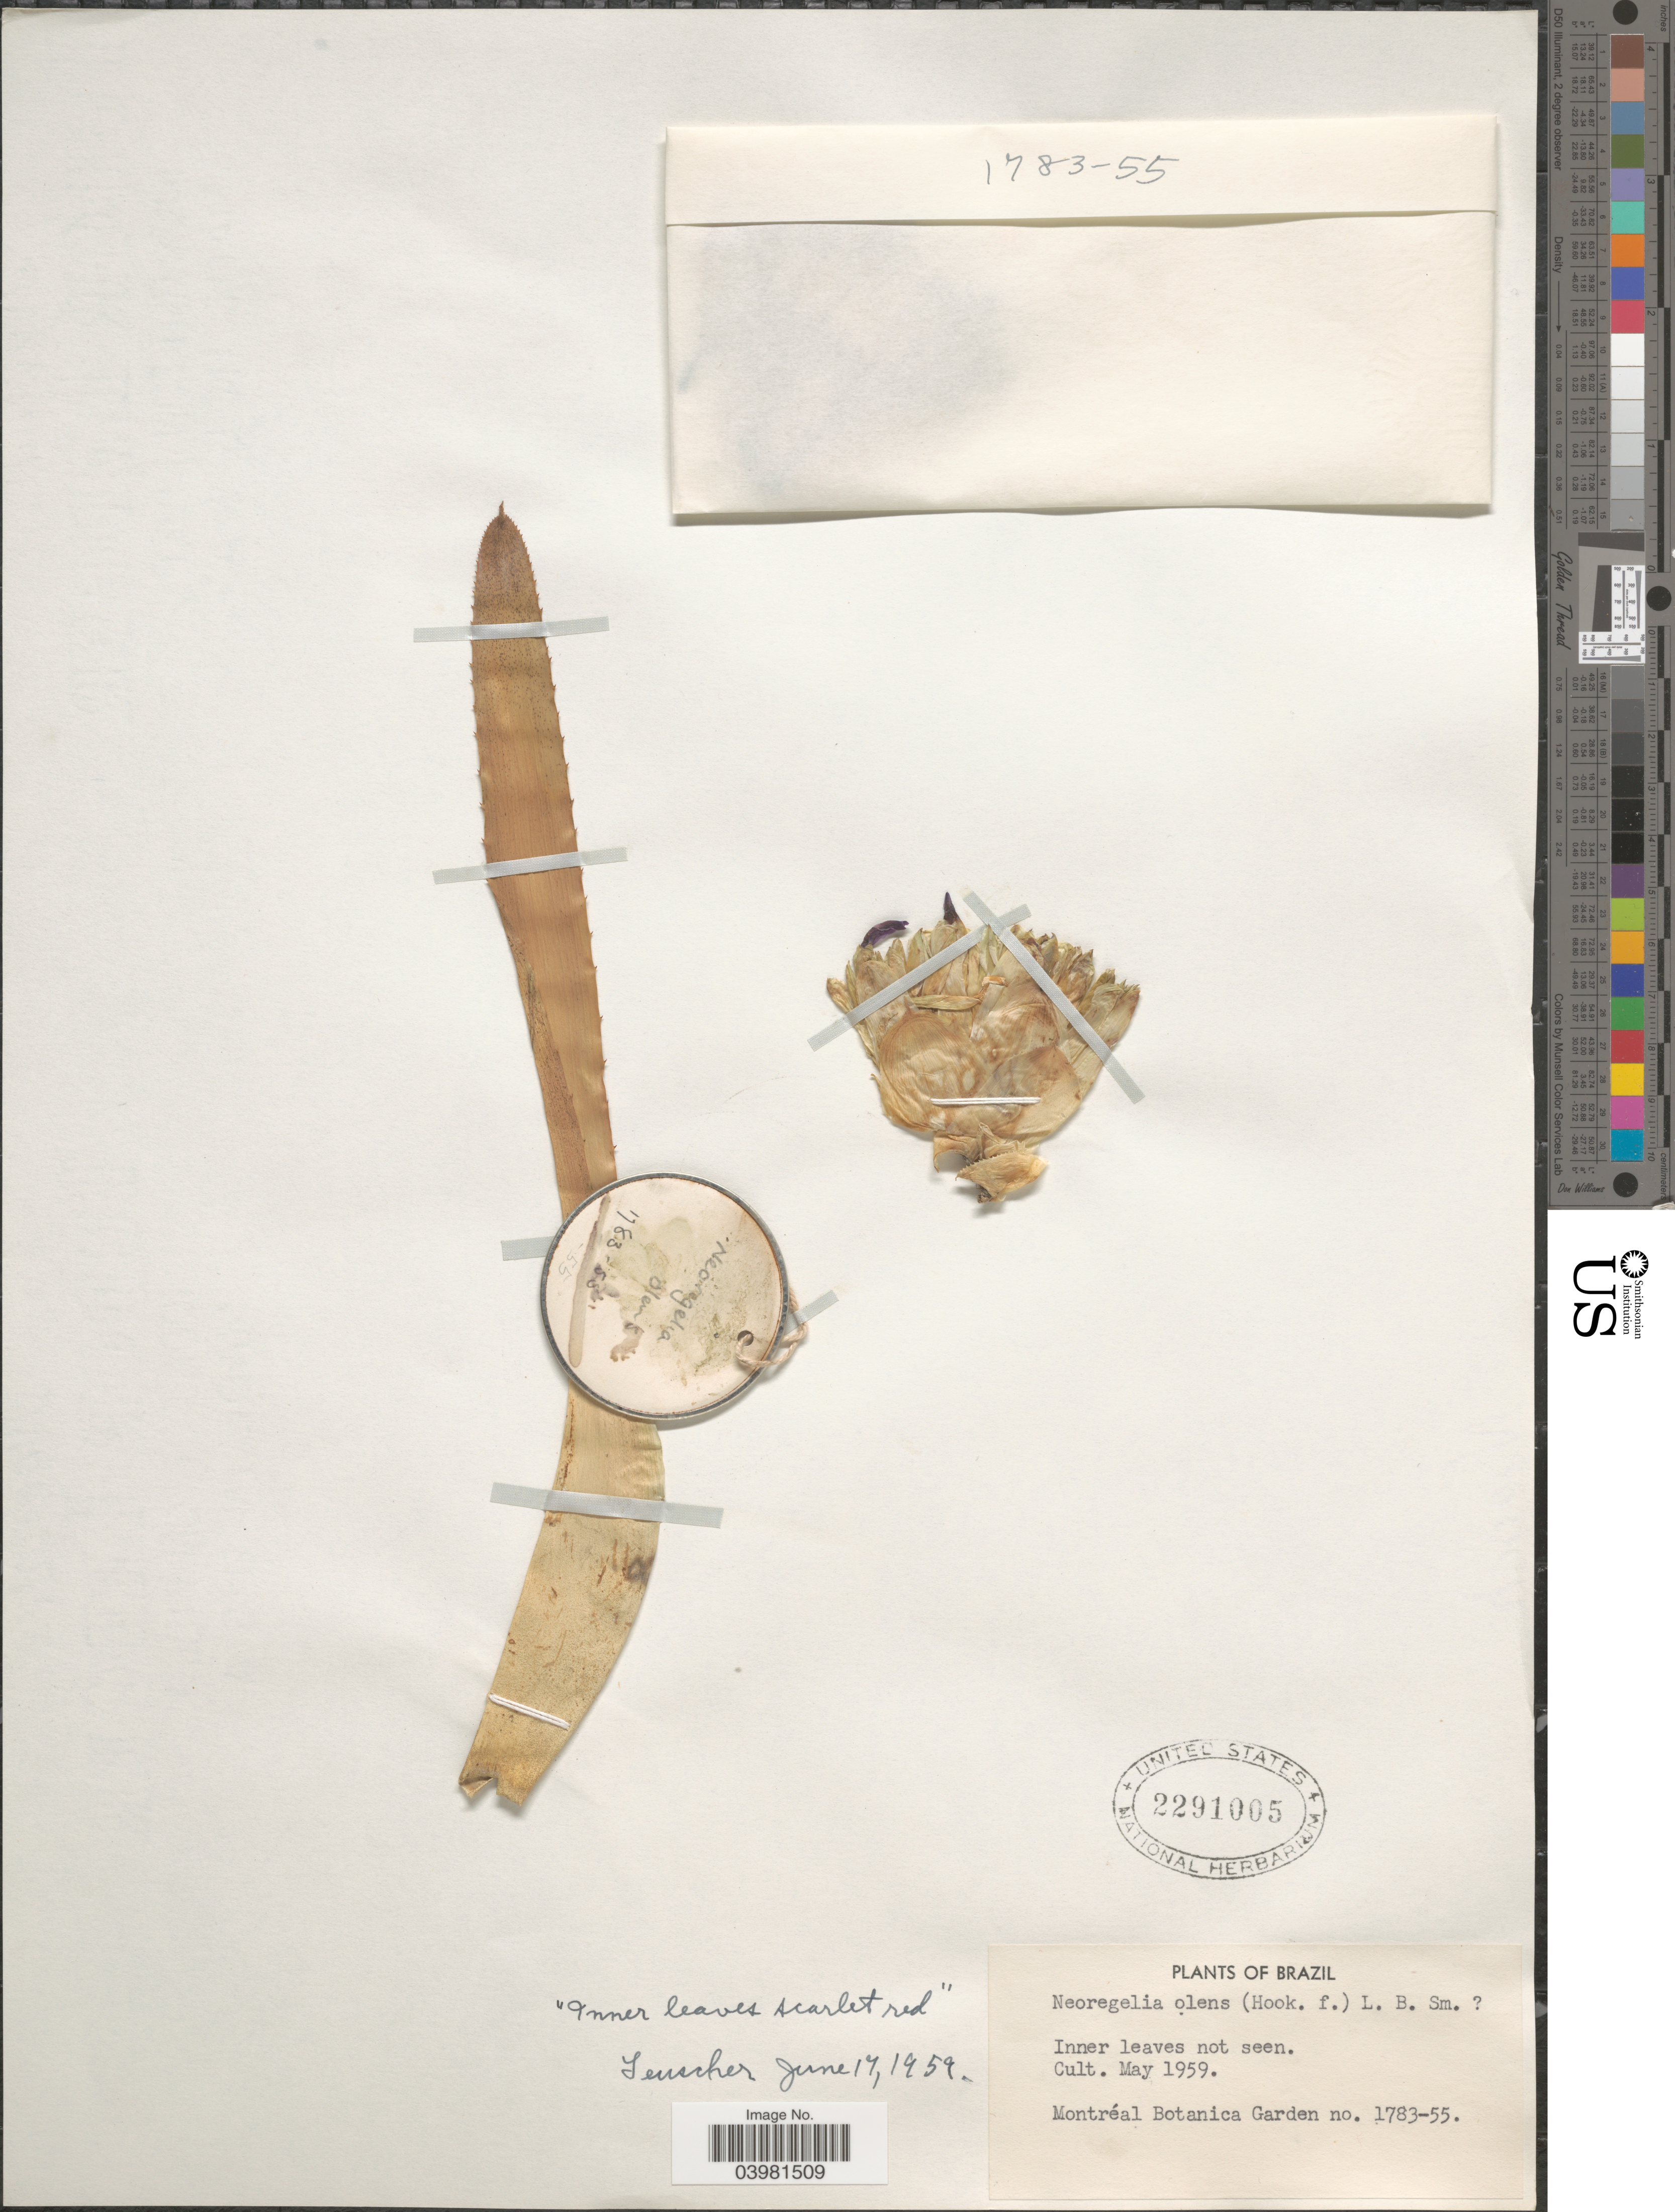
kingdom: Plantae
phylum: Tracheophyta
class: Liliopsida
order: Poales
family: Bromeliaceae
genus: Neoregelia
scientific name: Neoregelia olens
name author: (Hook. f.) L.B. Sm.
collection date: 1959-05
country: Canada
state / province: Quebec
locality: Montréal Botanica Garden no. 1783-55.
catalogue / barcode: US 2291005